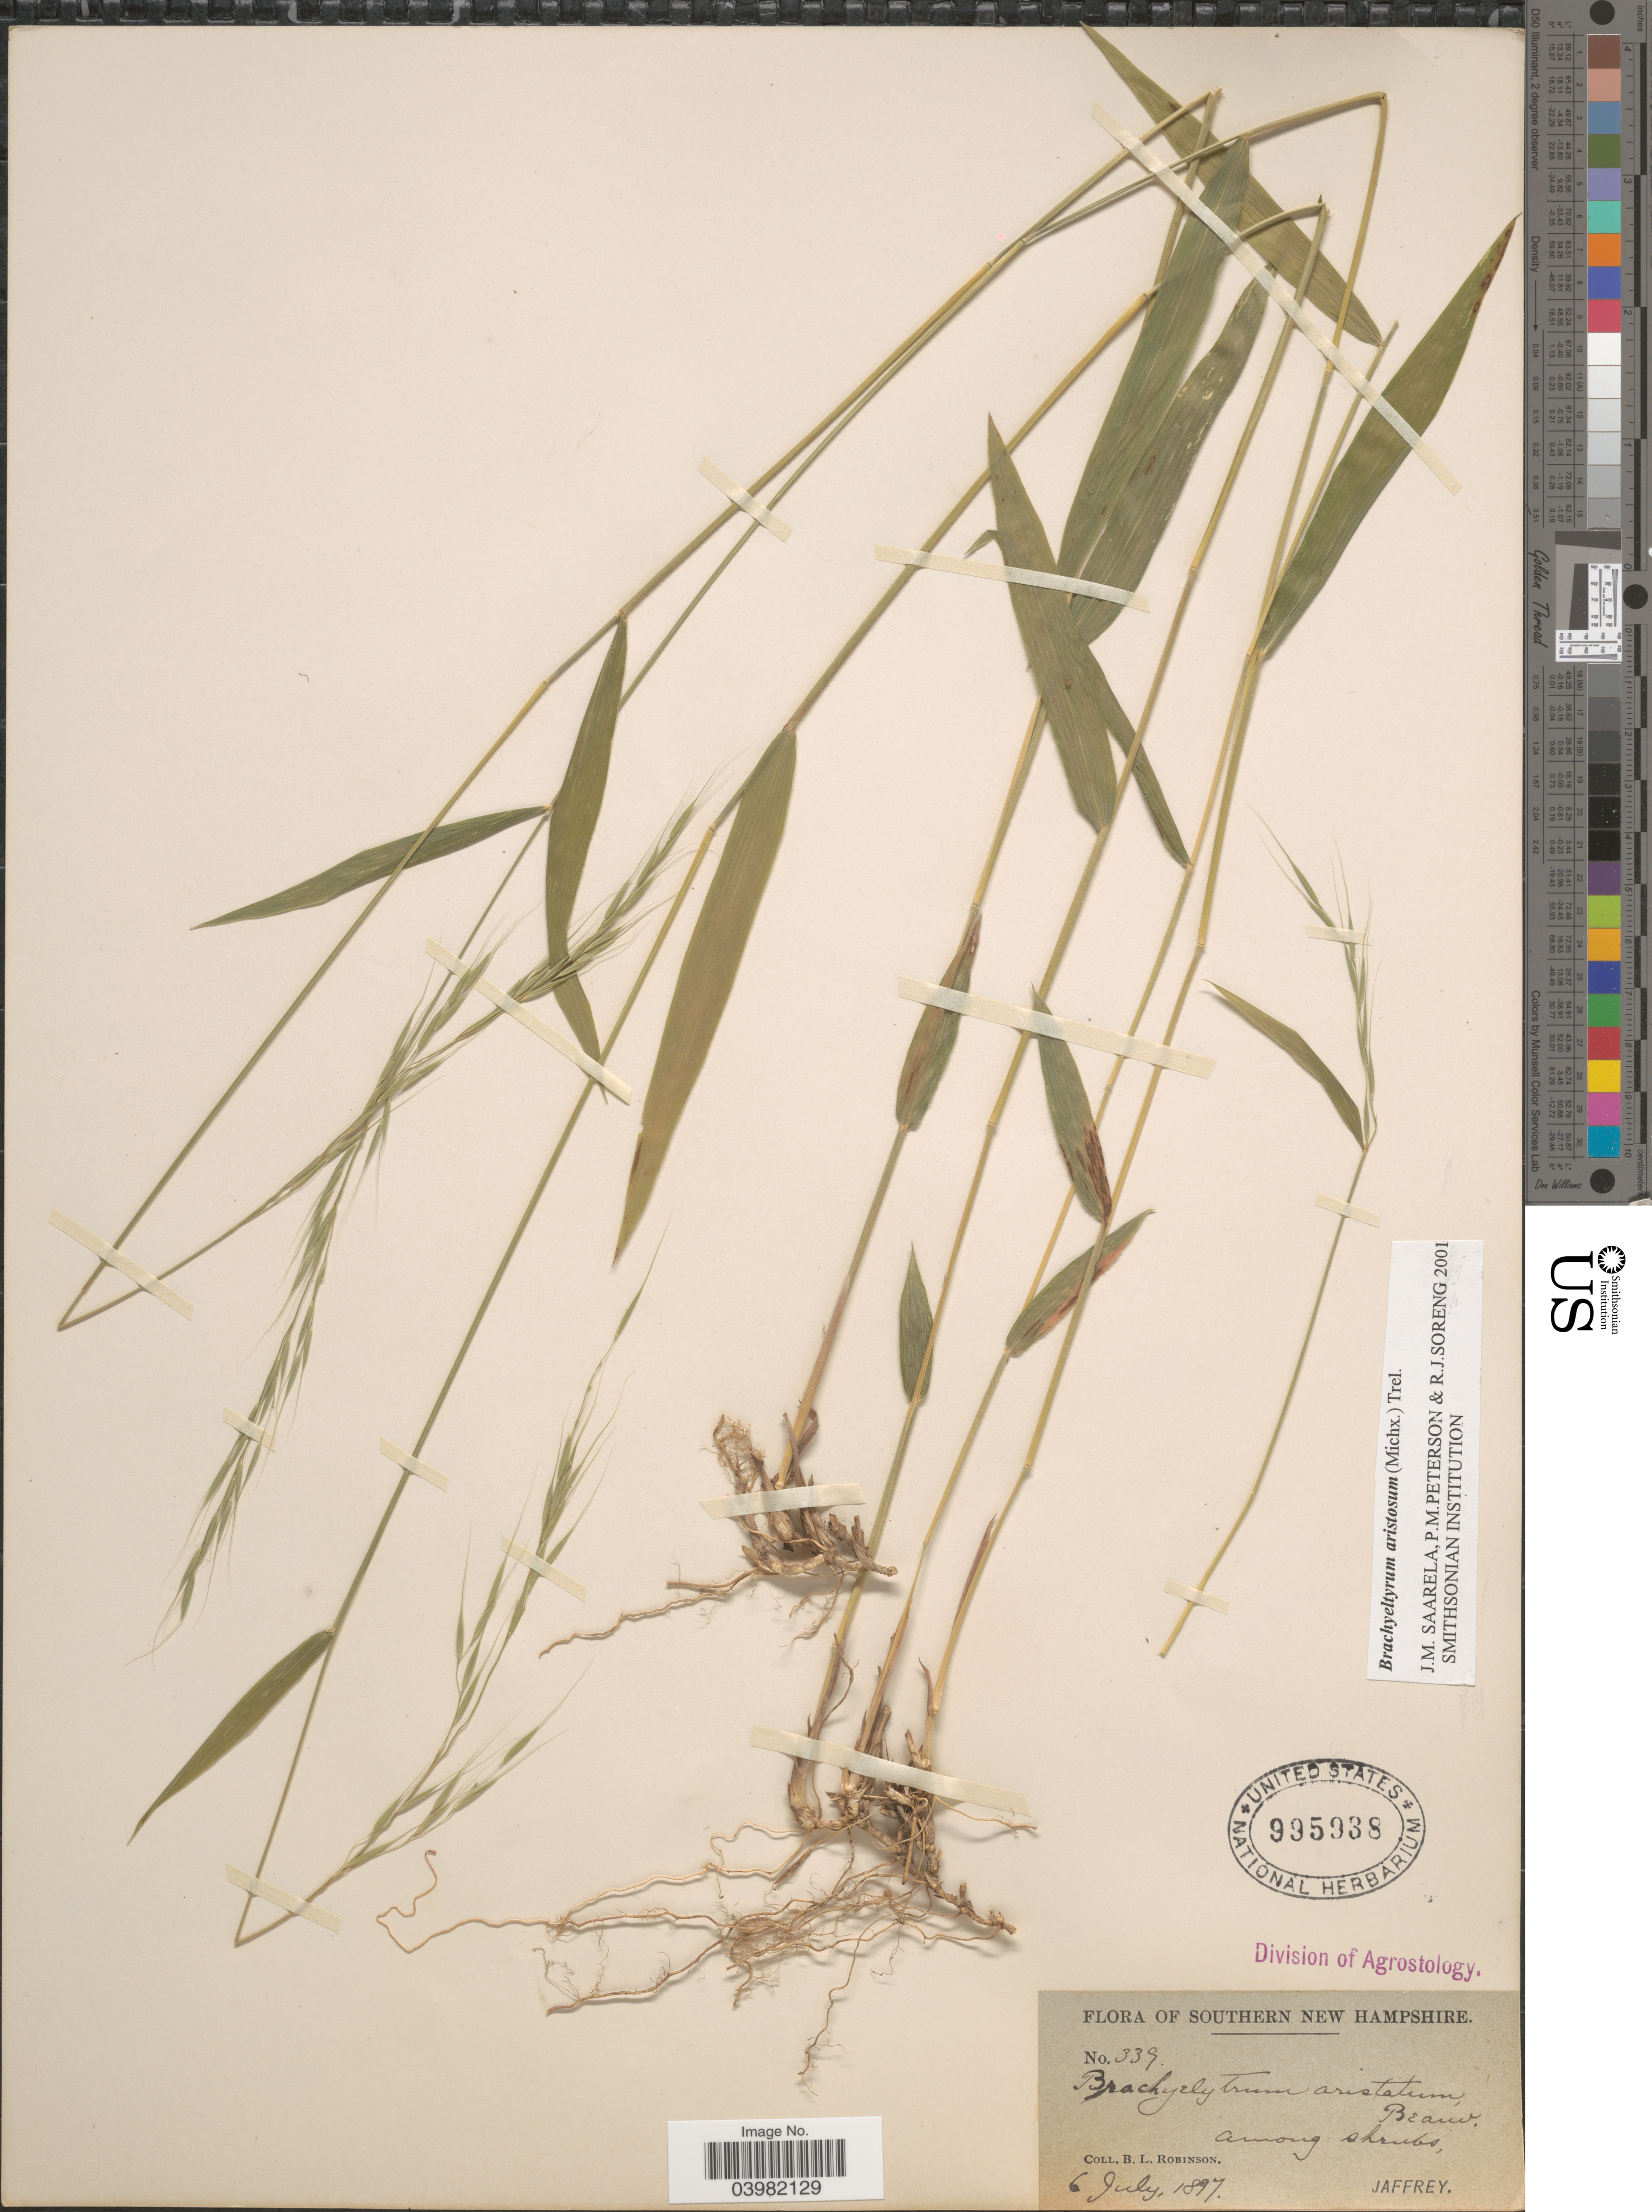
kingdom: Plantae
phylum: Tracheophyta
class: Liliopsida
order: Poales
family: Poaceae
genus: Brachyelytrum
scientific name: Brachyelytrum aristosum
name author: (Michx.) P. Beauv. ex Trel.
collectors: B. L. Robinson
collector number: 339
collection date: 1897-07-06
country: United States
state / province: New Hampshire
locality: Southern New Hampshire. Jaffrey.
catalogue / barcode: US 995938